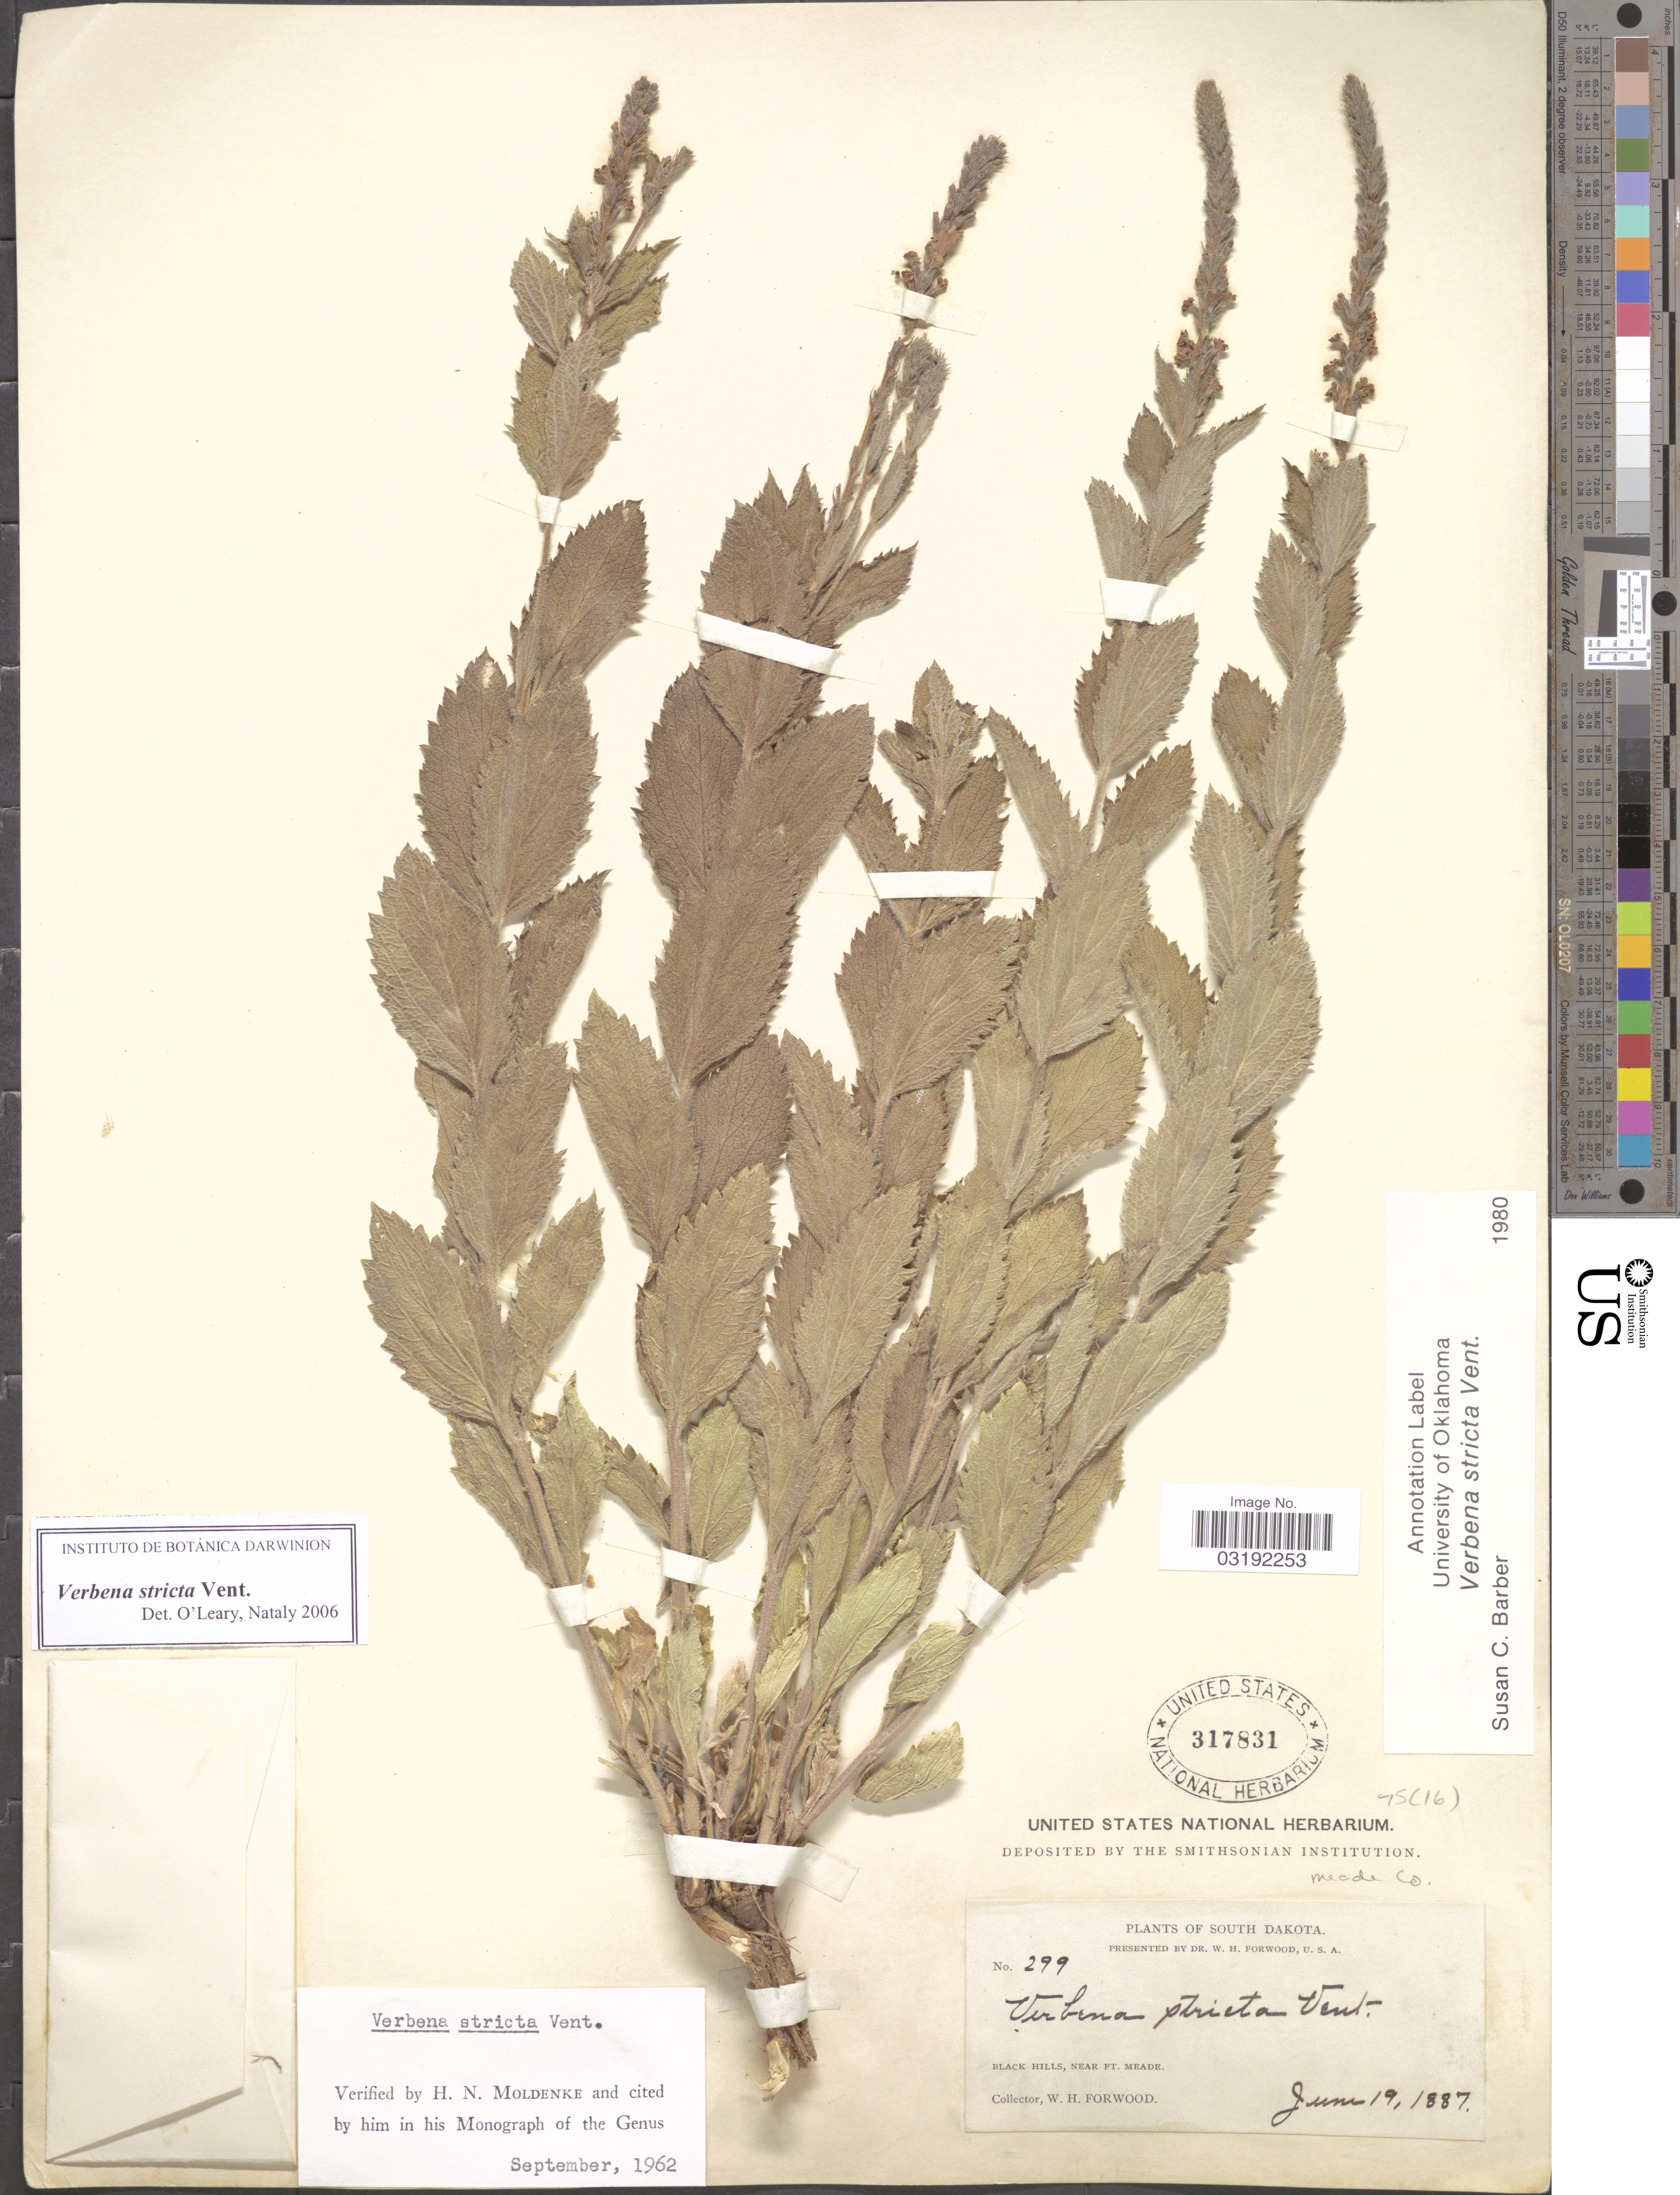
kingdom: Plantae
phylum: Tracheophyta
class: Magnoliopsida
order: Lamiales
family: Verbenaceae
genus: Verbena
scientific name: Verbena stricta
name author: Vent.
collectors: W. Forwood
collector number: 299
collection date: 1887-06-19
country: United States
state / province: South Dakota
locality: Black Hills, near Ft. Meade. Meade Co.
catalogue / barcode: US 317831